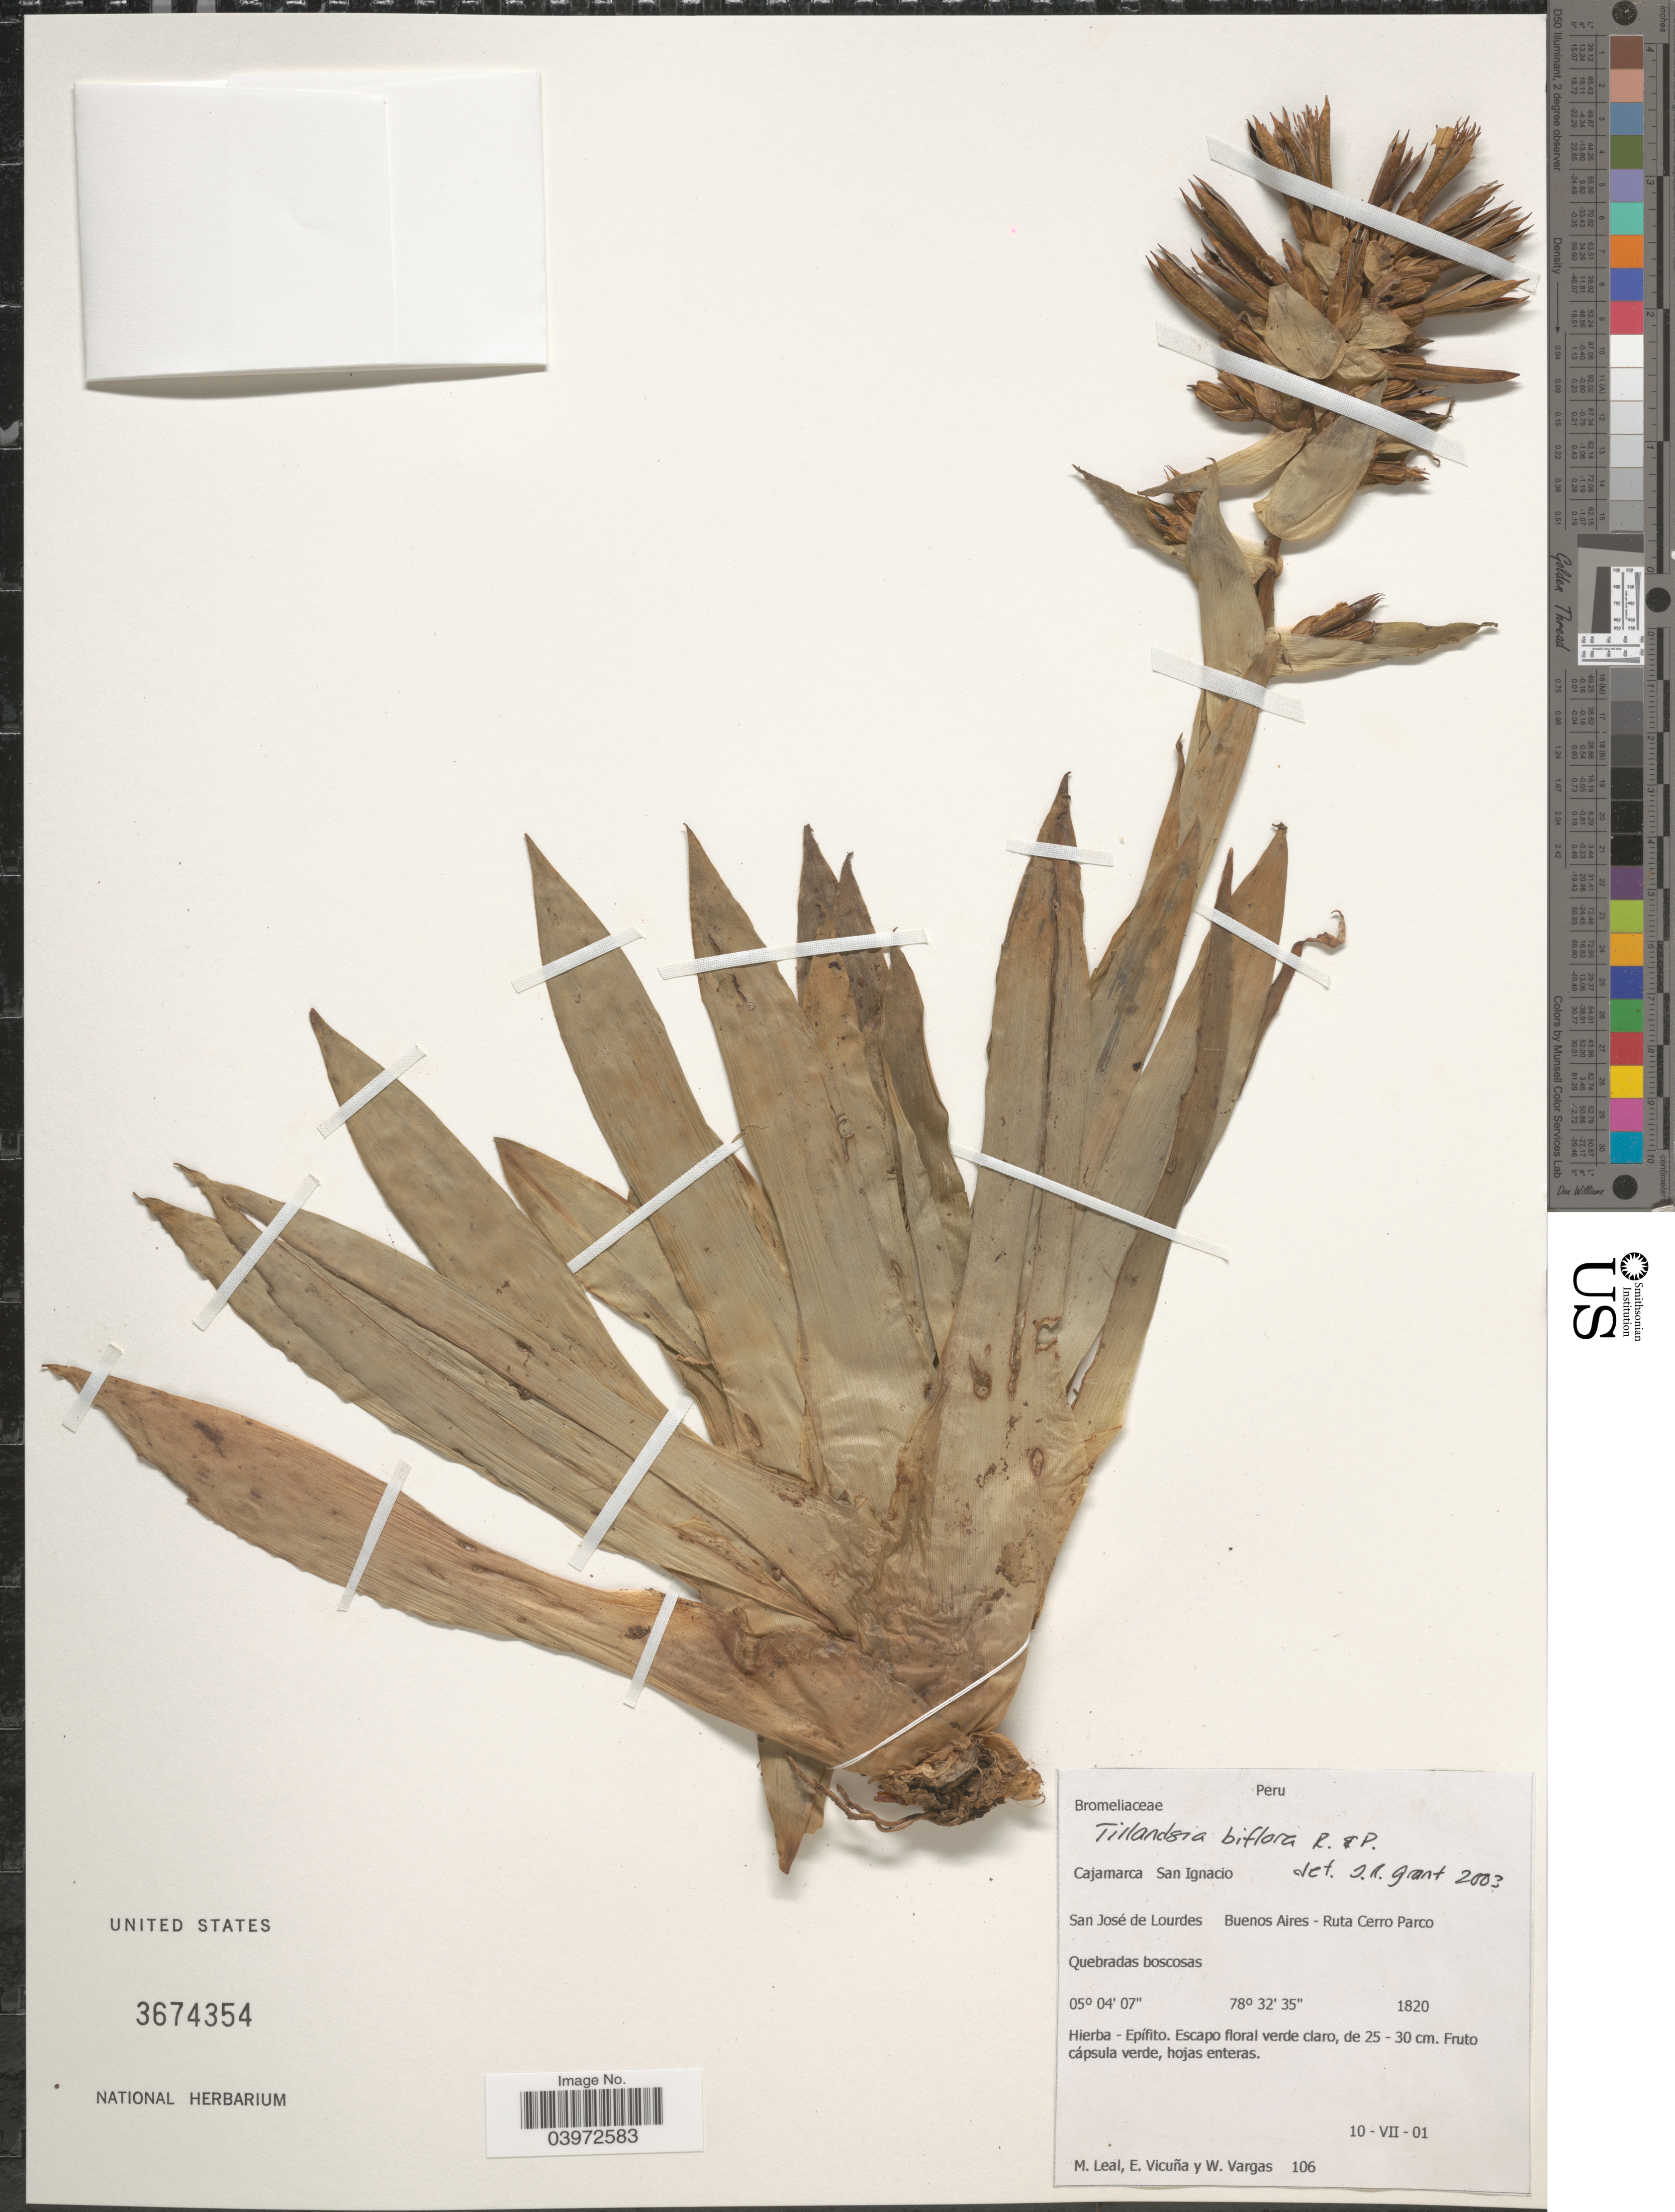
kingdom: Plantae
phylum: Tracheophyta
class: Liliopsida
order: Poales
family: Bromeliaceae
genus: Tillandsia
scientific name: Tillandsia biflora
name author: Ruiz & Pav.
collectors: M. E. Leal, E. Vicuña & W. Vargas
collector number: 106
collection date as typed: Transcribed d/m/y: 10/7/1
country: Peru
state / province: Cajamarca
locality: San Ignacio. San José de Lourdes. Buenos Aires - Ruta Cerro Parco.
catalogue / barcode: US 3674354